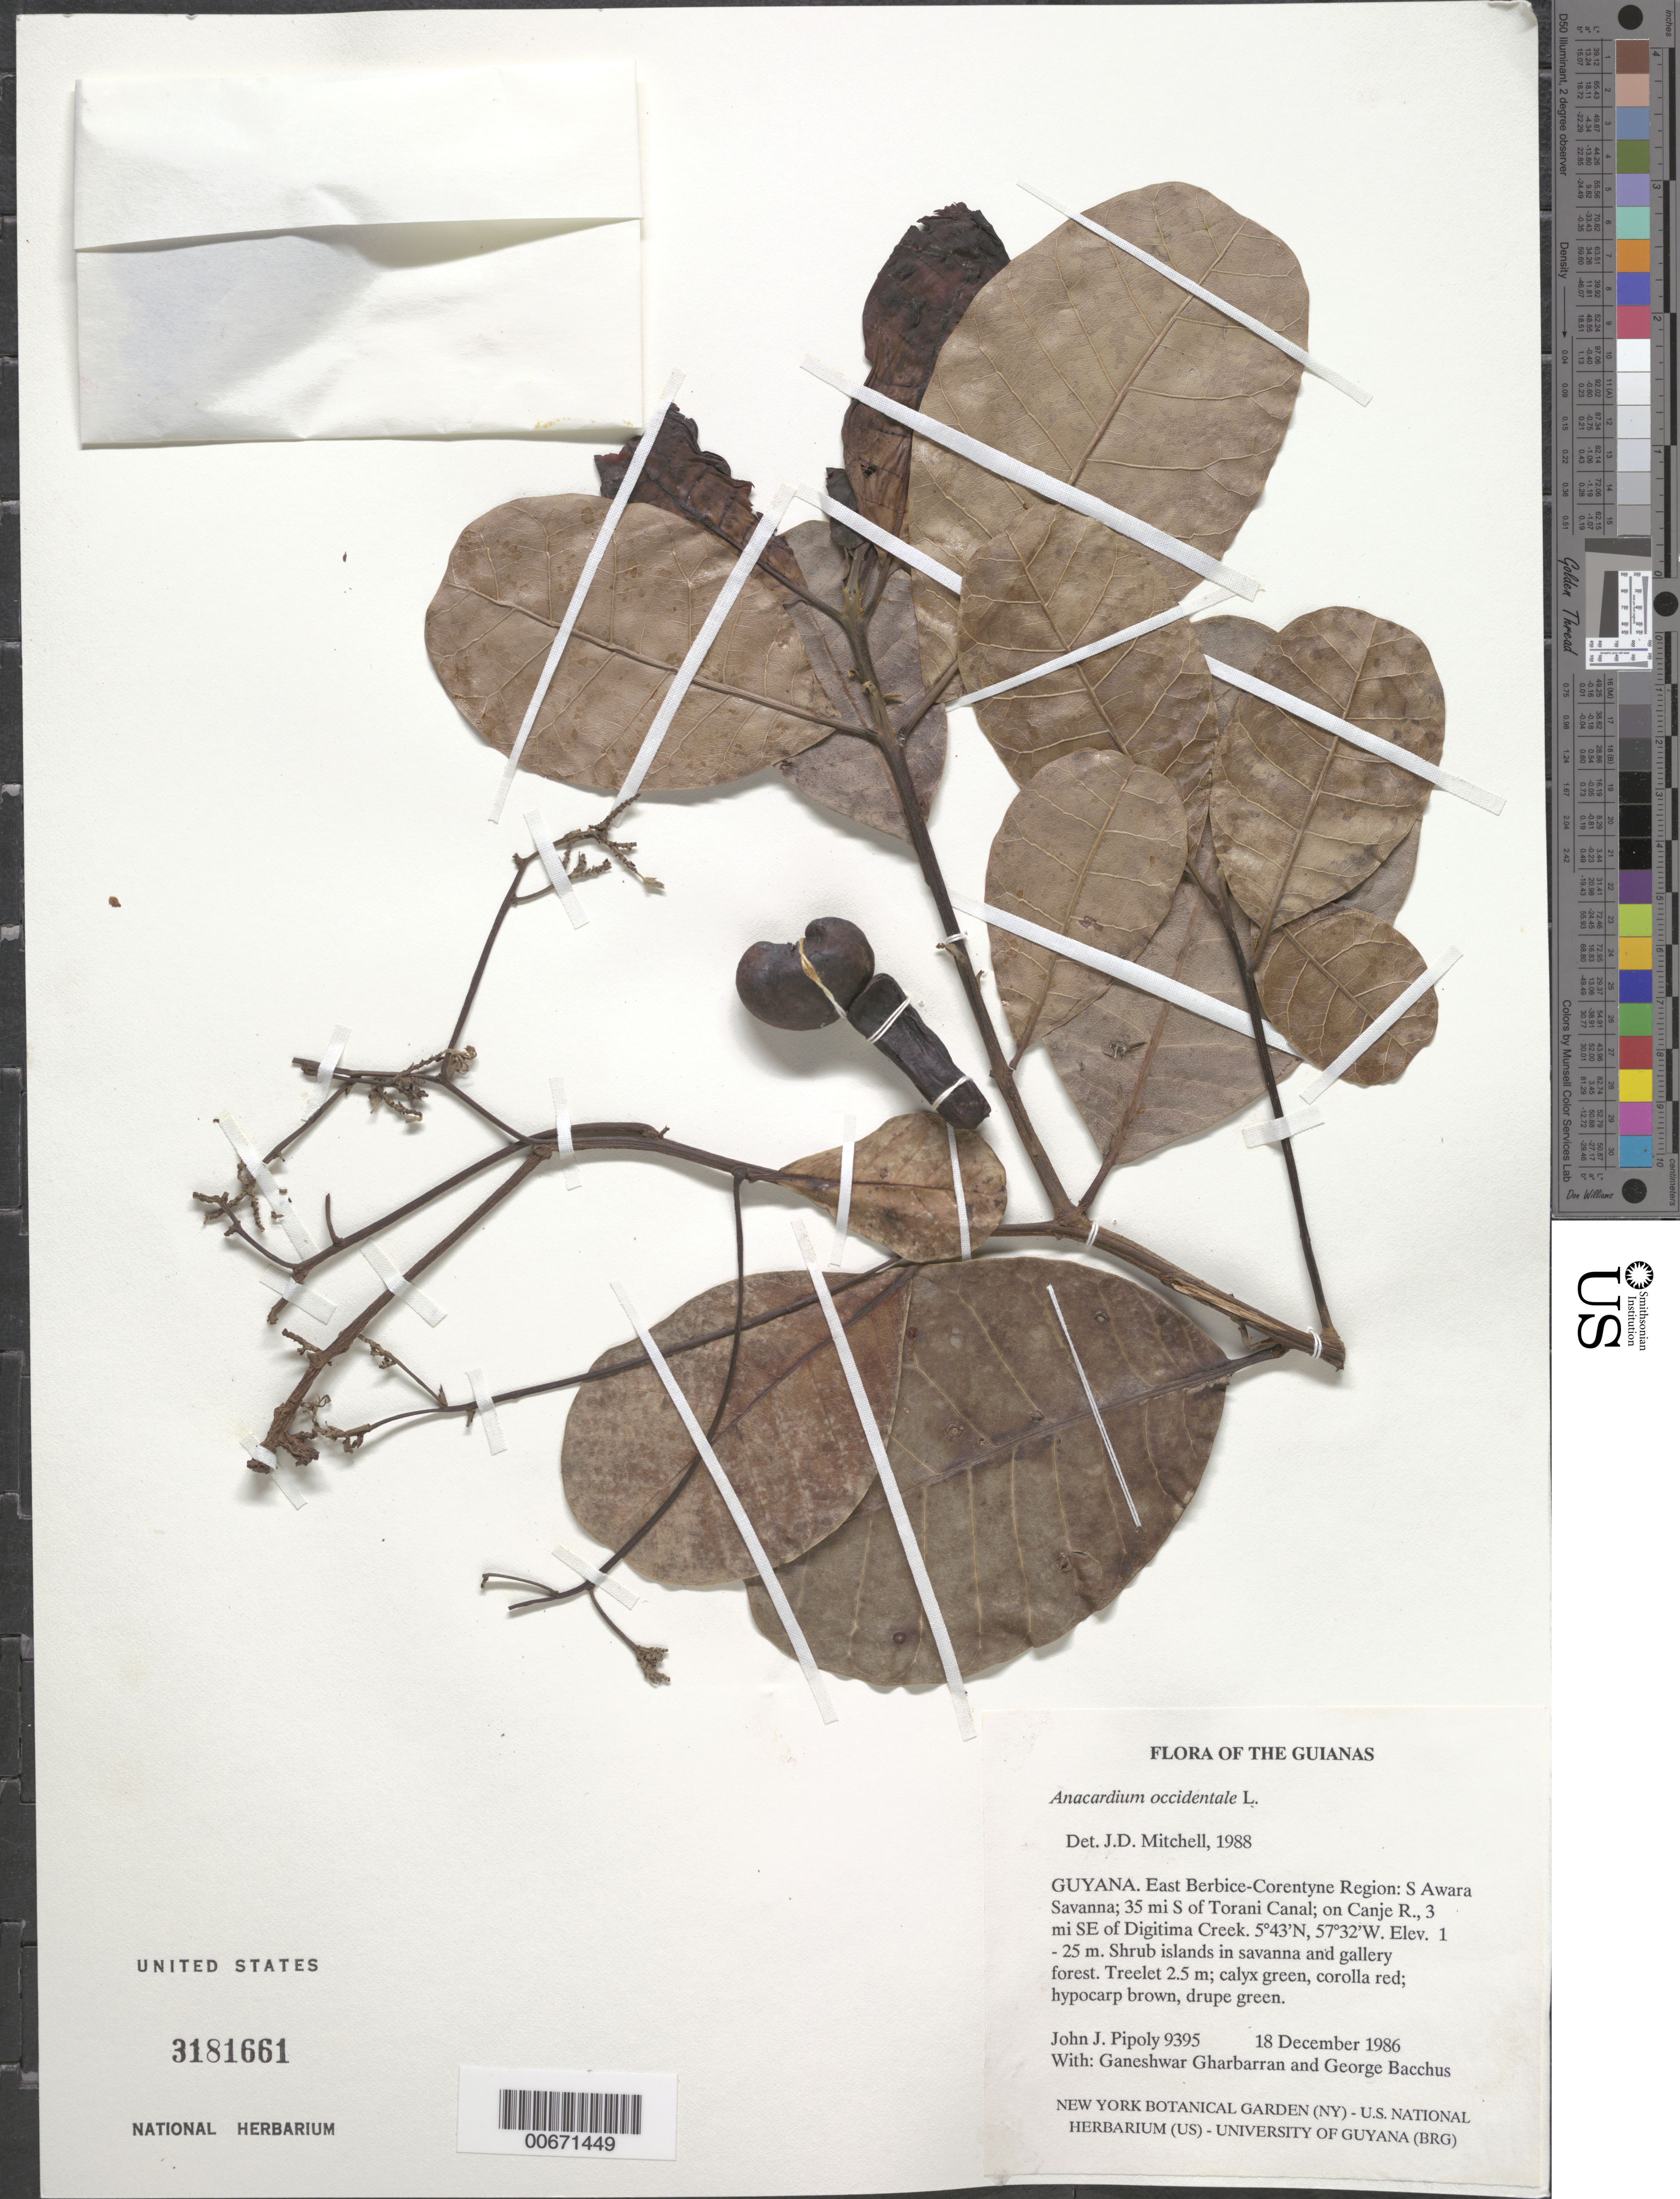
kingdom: Plantae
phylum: Tracheophyta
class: Magnoliopsida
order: Sapindales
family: Anacardiaceae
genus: Anacardium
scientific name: Anacardium occidentale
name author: L.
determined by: Mitchell, John D.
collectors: J. J. Pipoly, G. Gharbarran & G. Bacchus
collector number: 9395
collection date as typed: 18 December 1986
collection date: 1986-12-18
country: Guyana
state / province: E. Berbice-Corentyne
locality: S Awara Savanna; ±35 mi S of Torani Canal; on Canje R., 3 mi SE of Digitima Creek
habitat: Shrub islands in savanna and gallery forest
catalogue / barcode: US 3181661